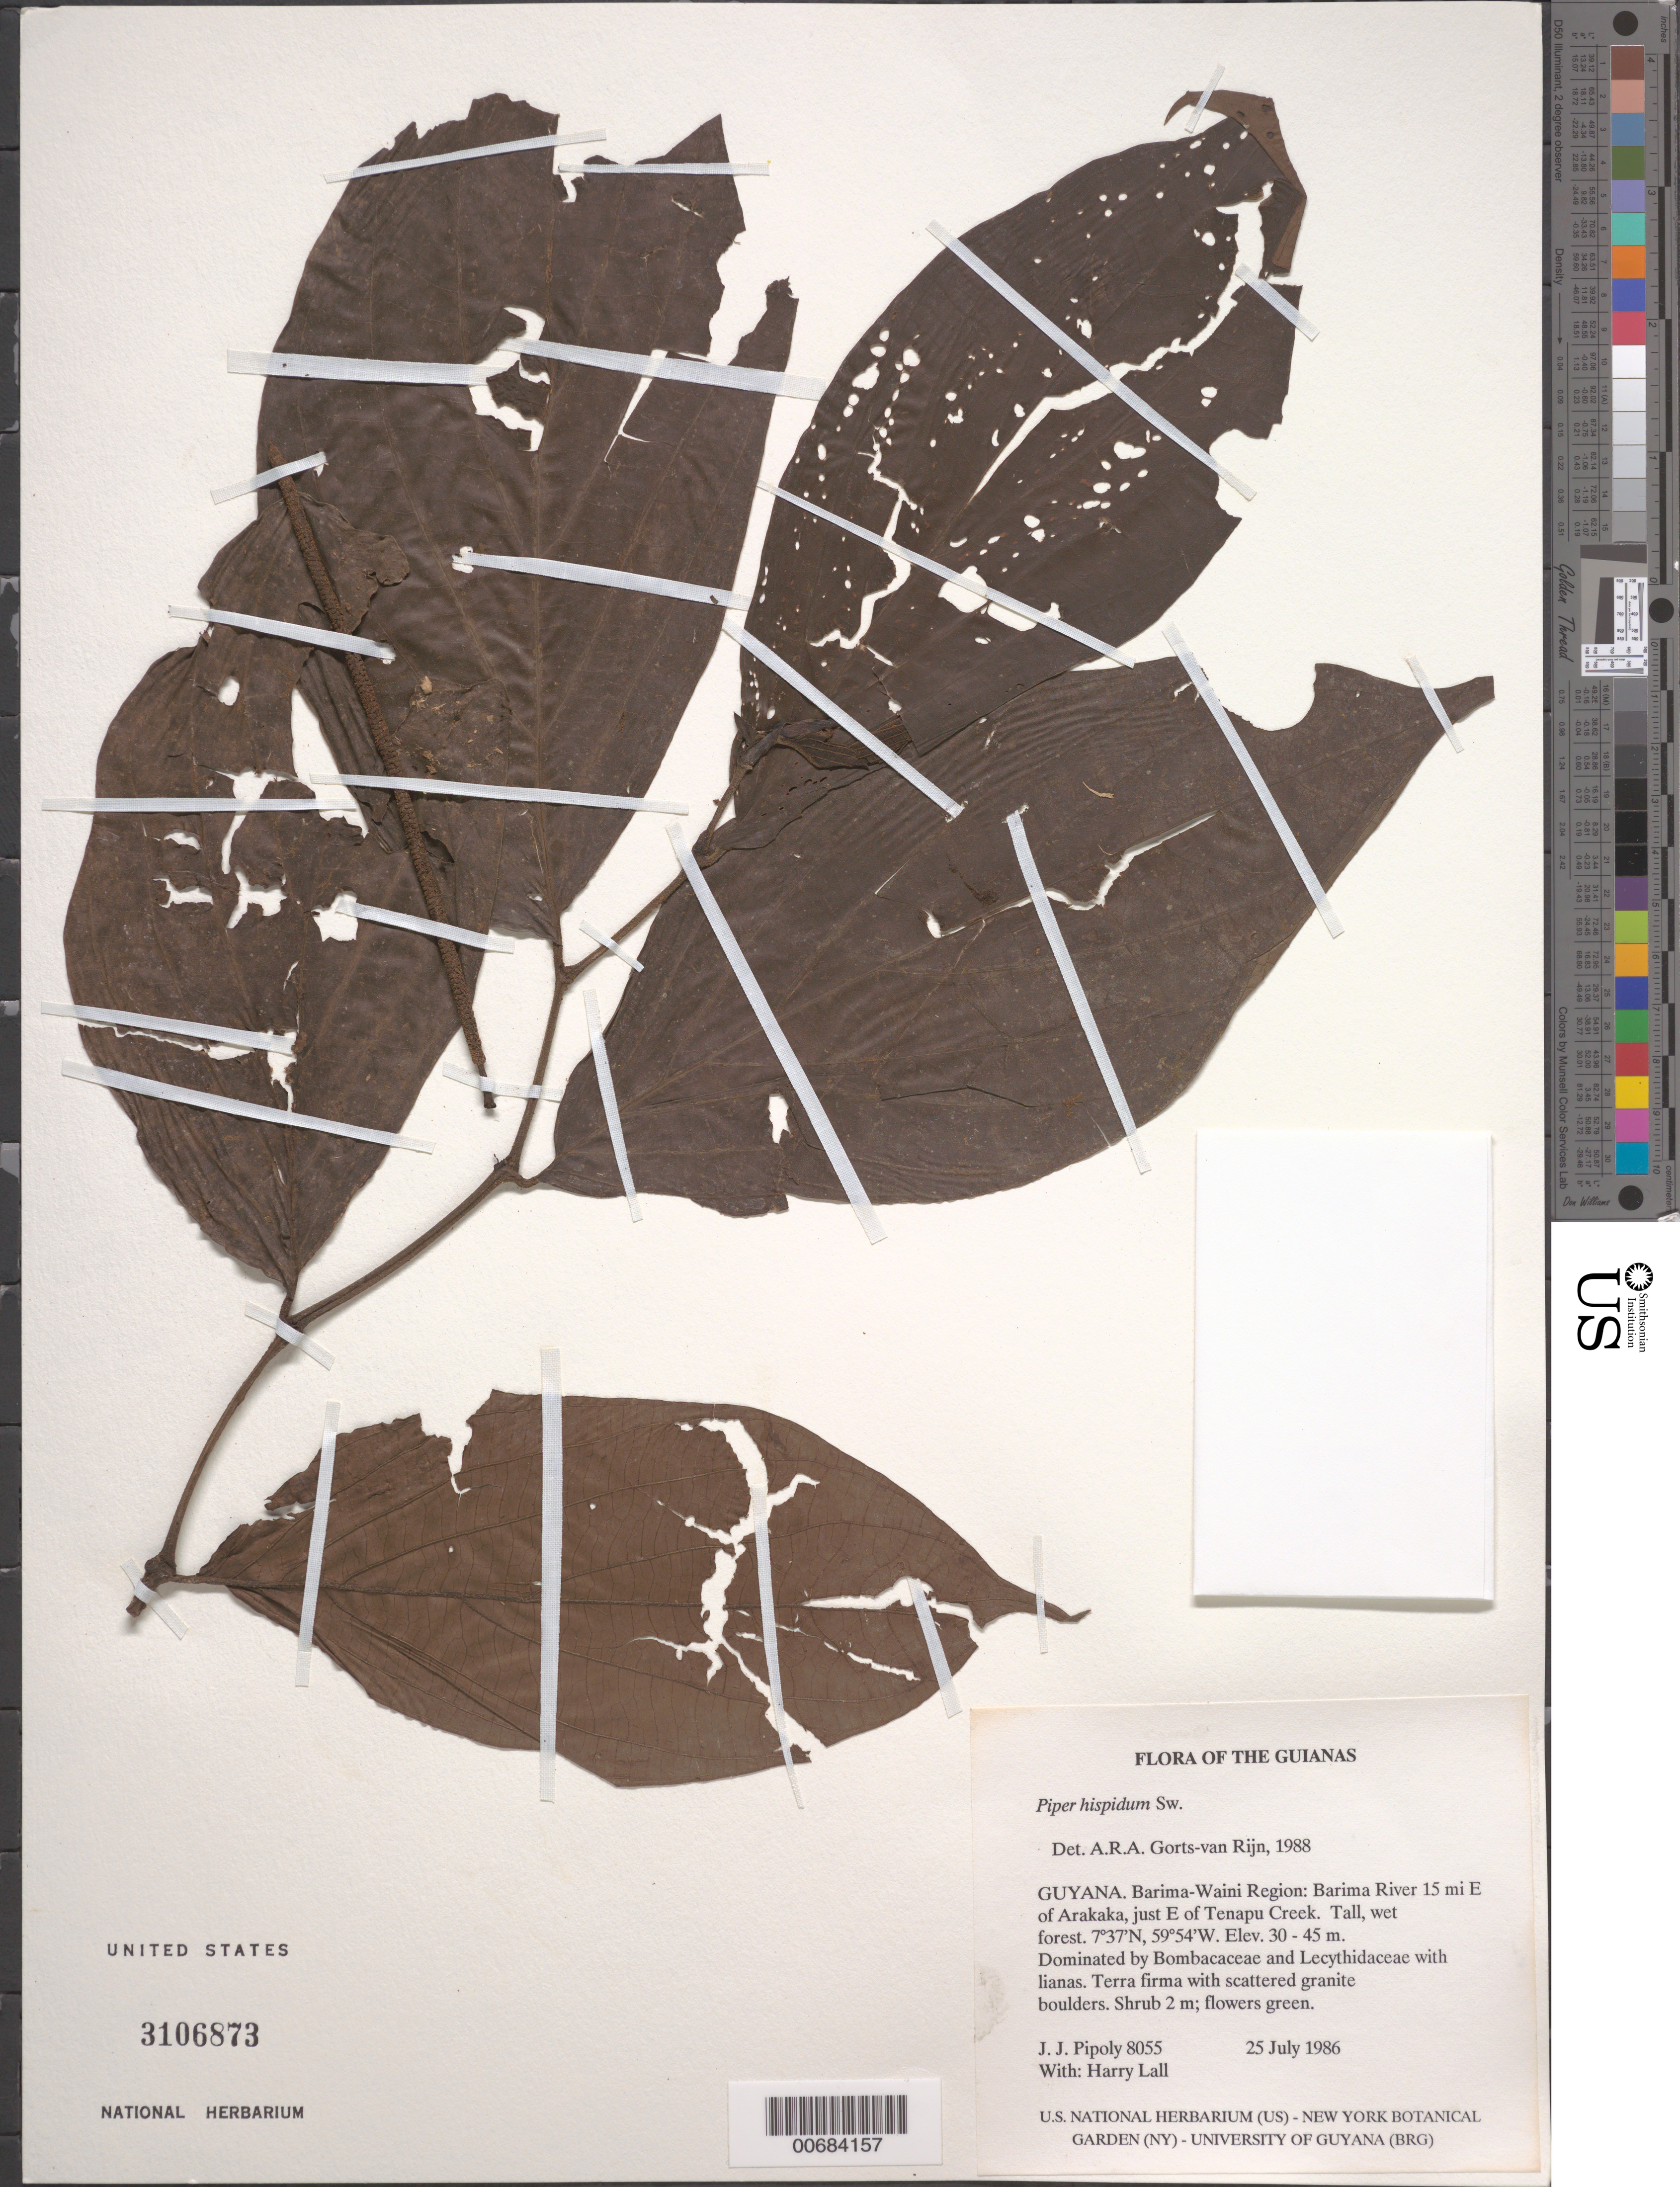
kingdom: Plantae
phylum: Tracheophyta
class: Magnoliopsida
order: Piperales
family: Piperaceae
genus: Piper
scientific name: Piper hispidum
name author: Sw.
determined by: Görts-van Rijn, A. R. A.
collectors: J. J. Pipoly & H. Lall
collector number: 8055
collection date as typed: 25 July 1986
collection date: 1986-07-25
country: Guyana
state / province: Barima-Waini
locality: Barima River 15 mi E of Arakaka, just E of Tenapu Creek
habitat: Tall, wet forest dominated by Bombacaceae and Lecythidaceae with lianas. Terra firma with scattered granite boulders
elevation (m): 30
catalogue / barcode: US 3106873